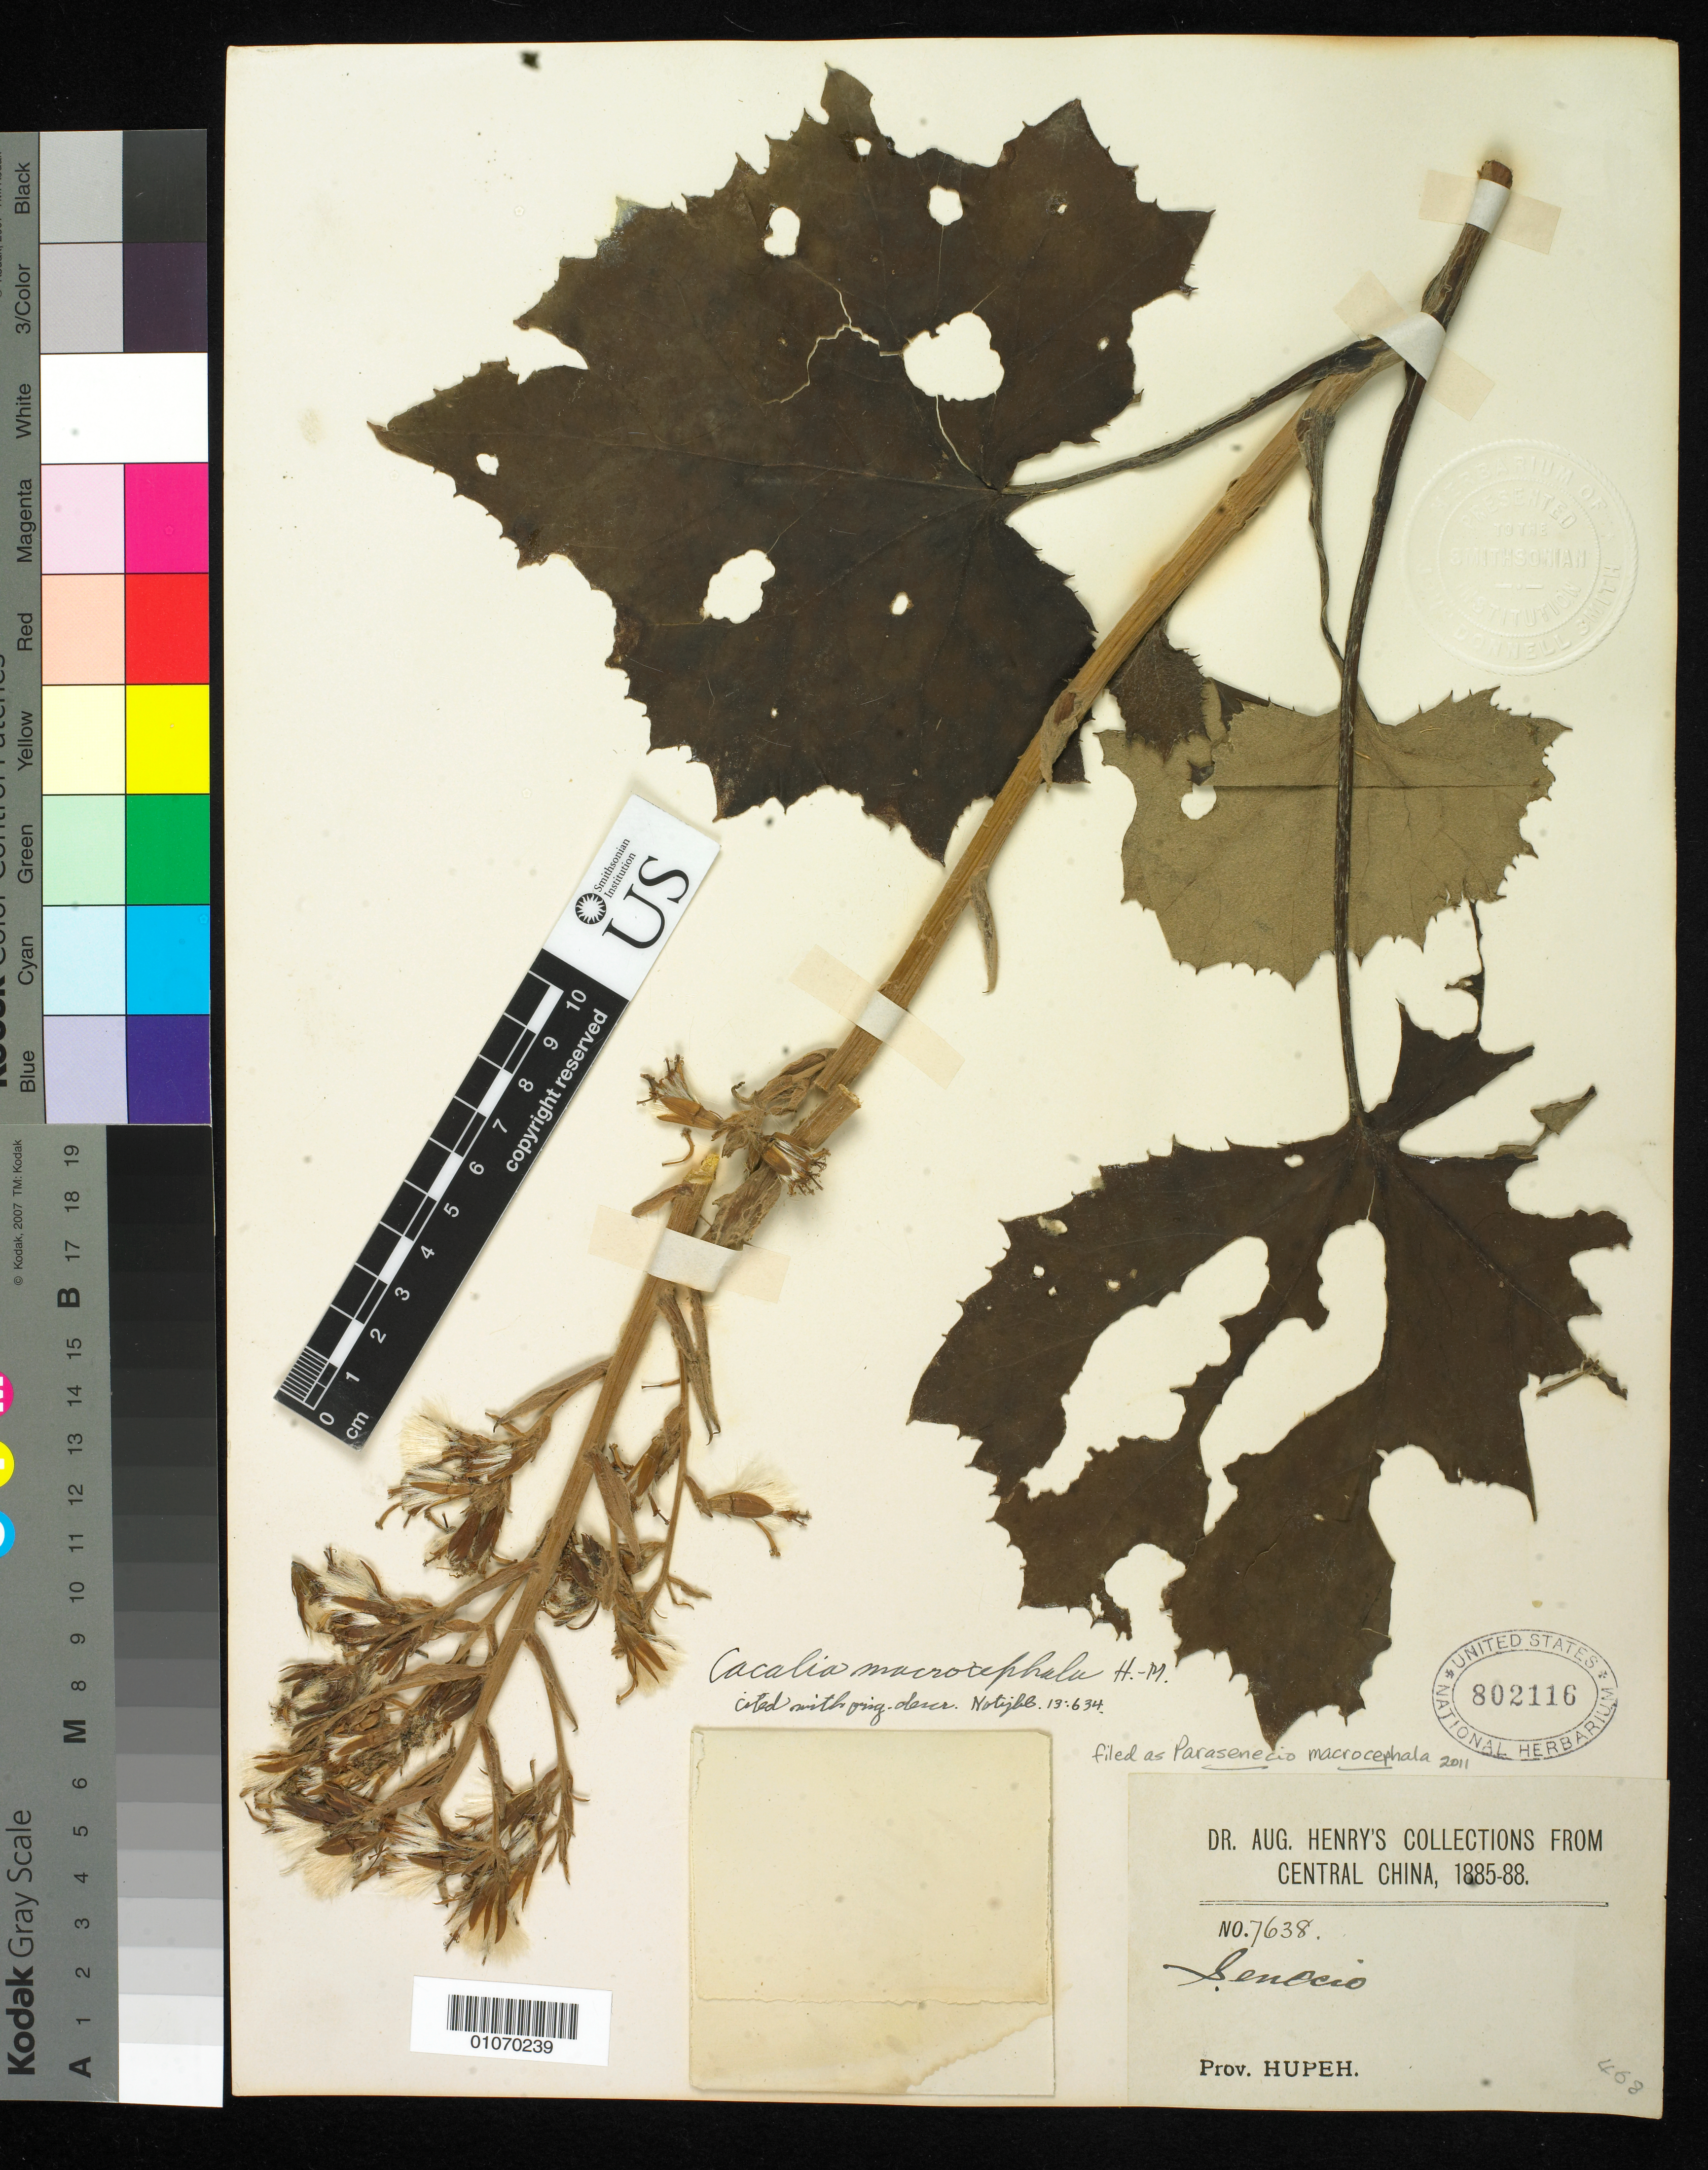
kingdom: Plantae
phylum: Tracheophyta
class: Magnoliopsida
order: Asterales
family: Asteraceae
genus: Sinacalia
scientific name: Sinacalia macrocephala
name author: (H. Rob. & Brettell) C. Jeffrey & Y.L. Chen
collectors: A. Henry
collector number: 7638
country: China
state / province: Hubei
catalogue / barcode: US 802116